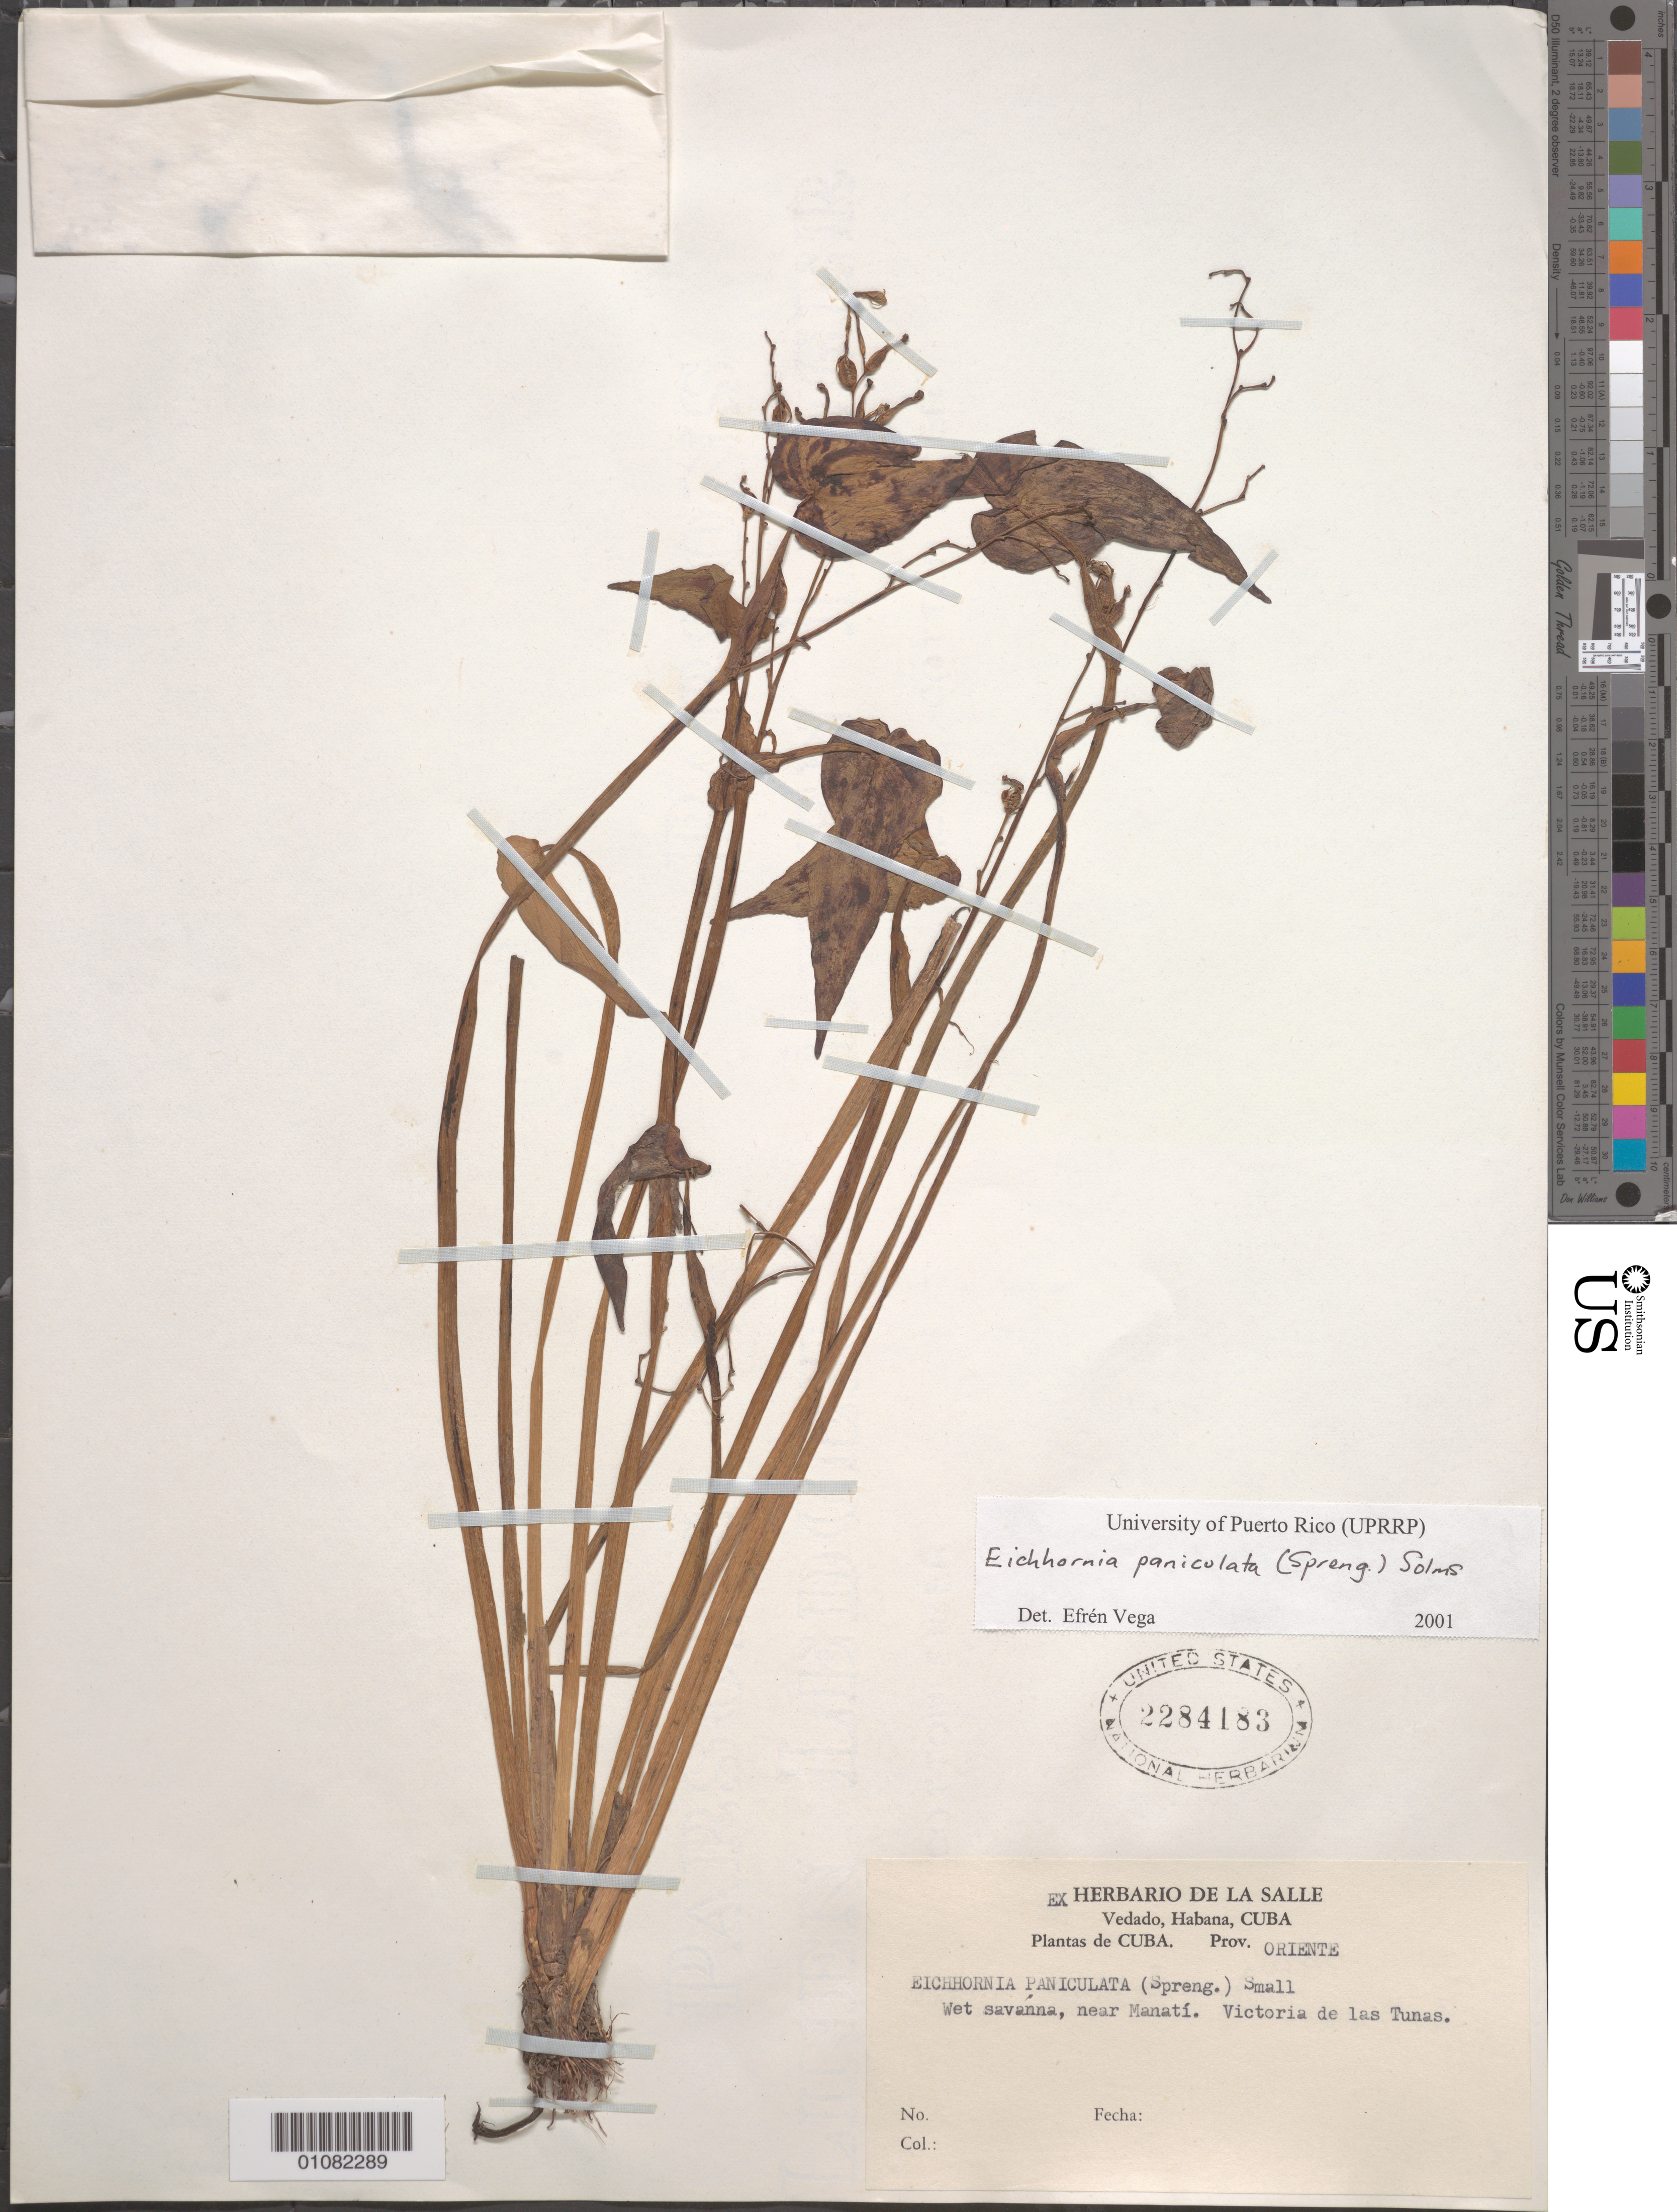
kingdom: Plantae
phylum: Tracheophyta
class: Liliopsida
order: Commelinales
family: Pontederiaceae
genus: Eichhornia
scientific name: Eichhornia paniculata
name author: Solms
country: Cuba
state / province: Las Tunas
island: Cuba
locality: Prov Oriente: near Manatí, Victoria de las Tunas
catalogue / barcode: US 2284183